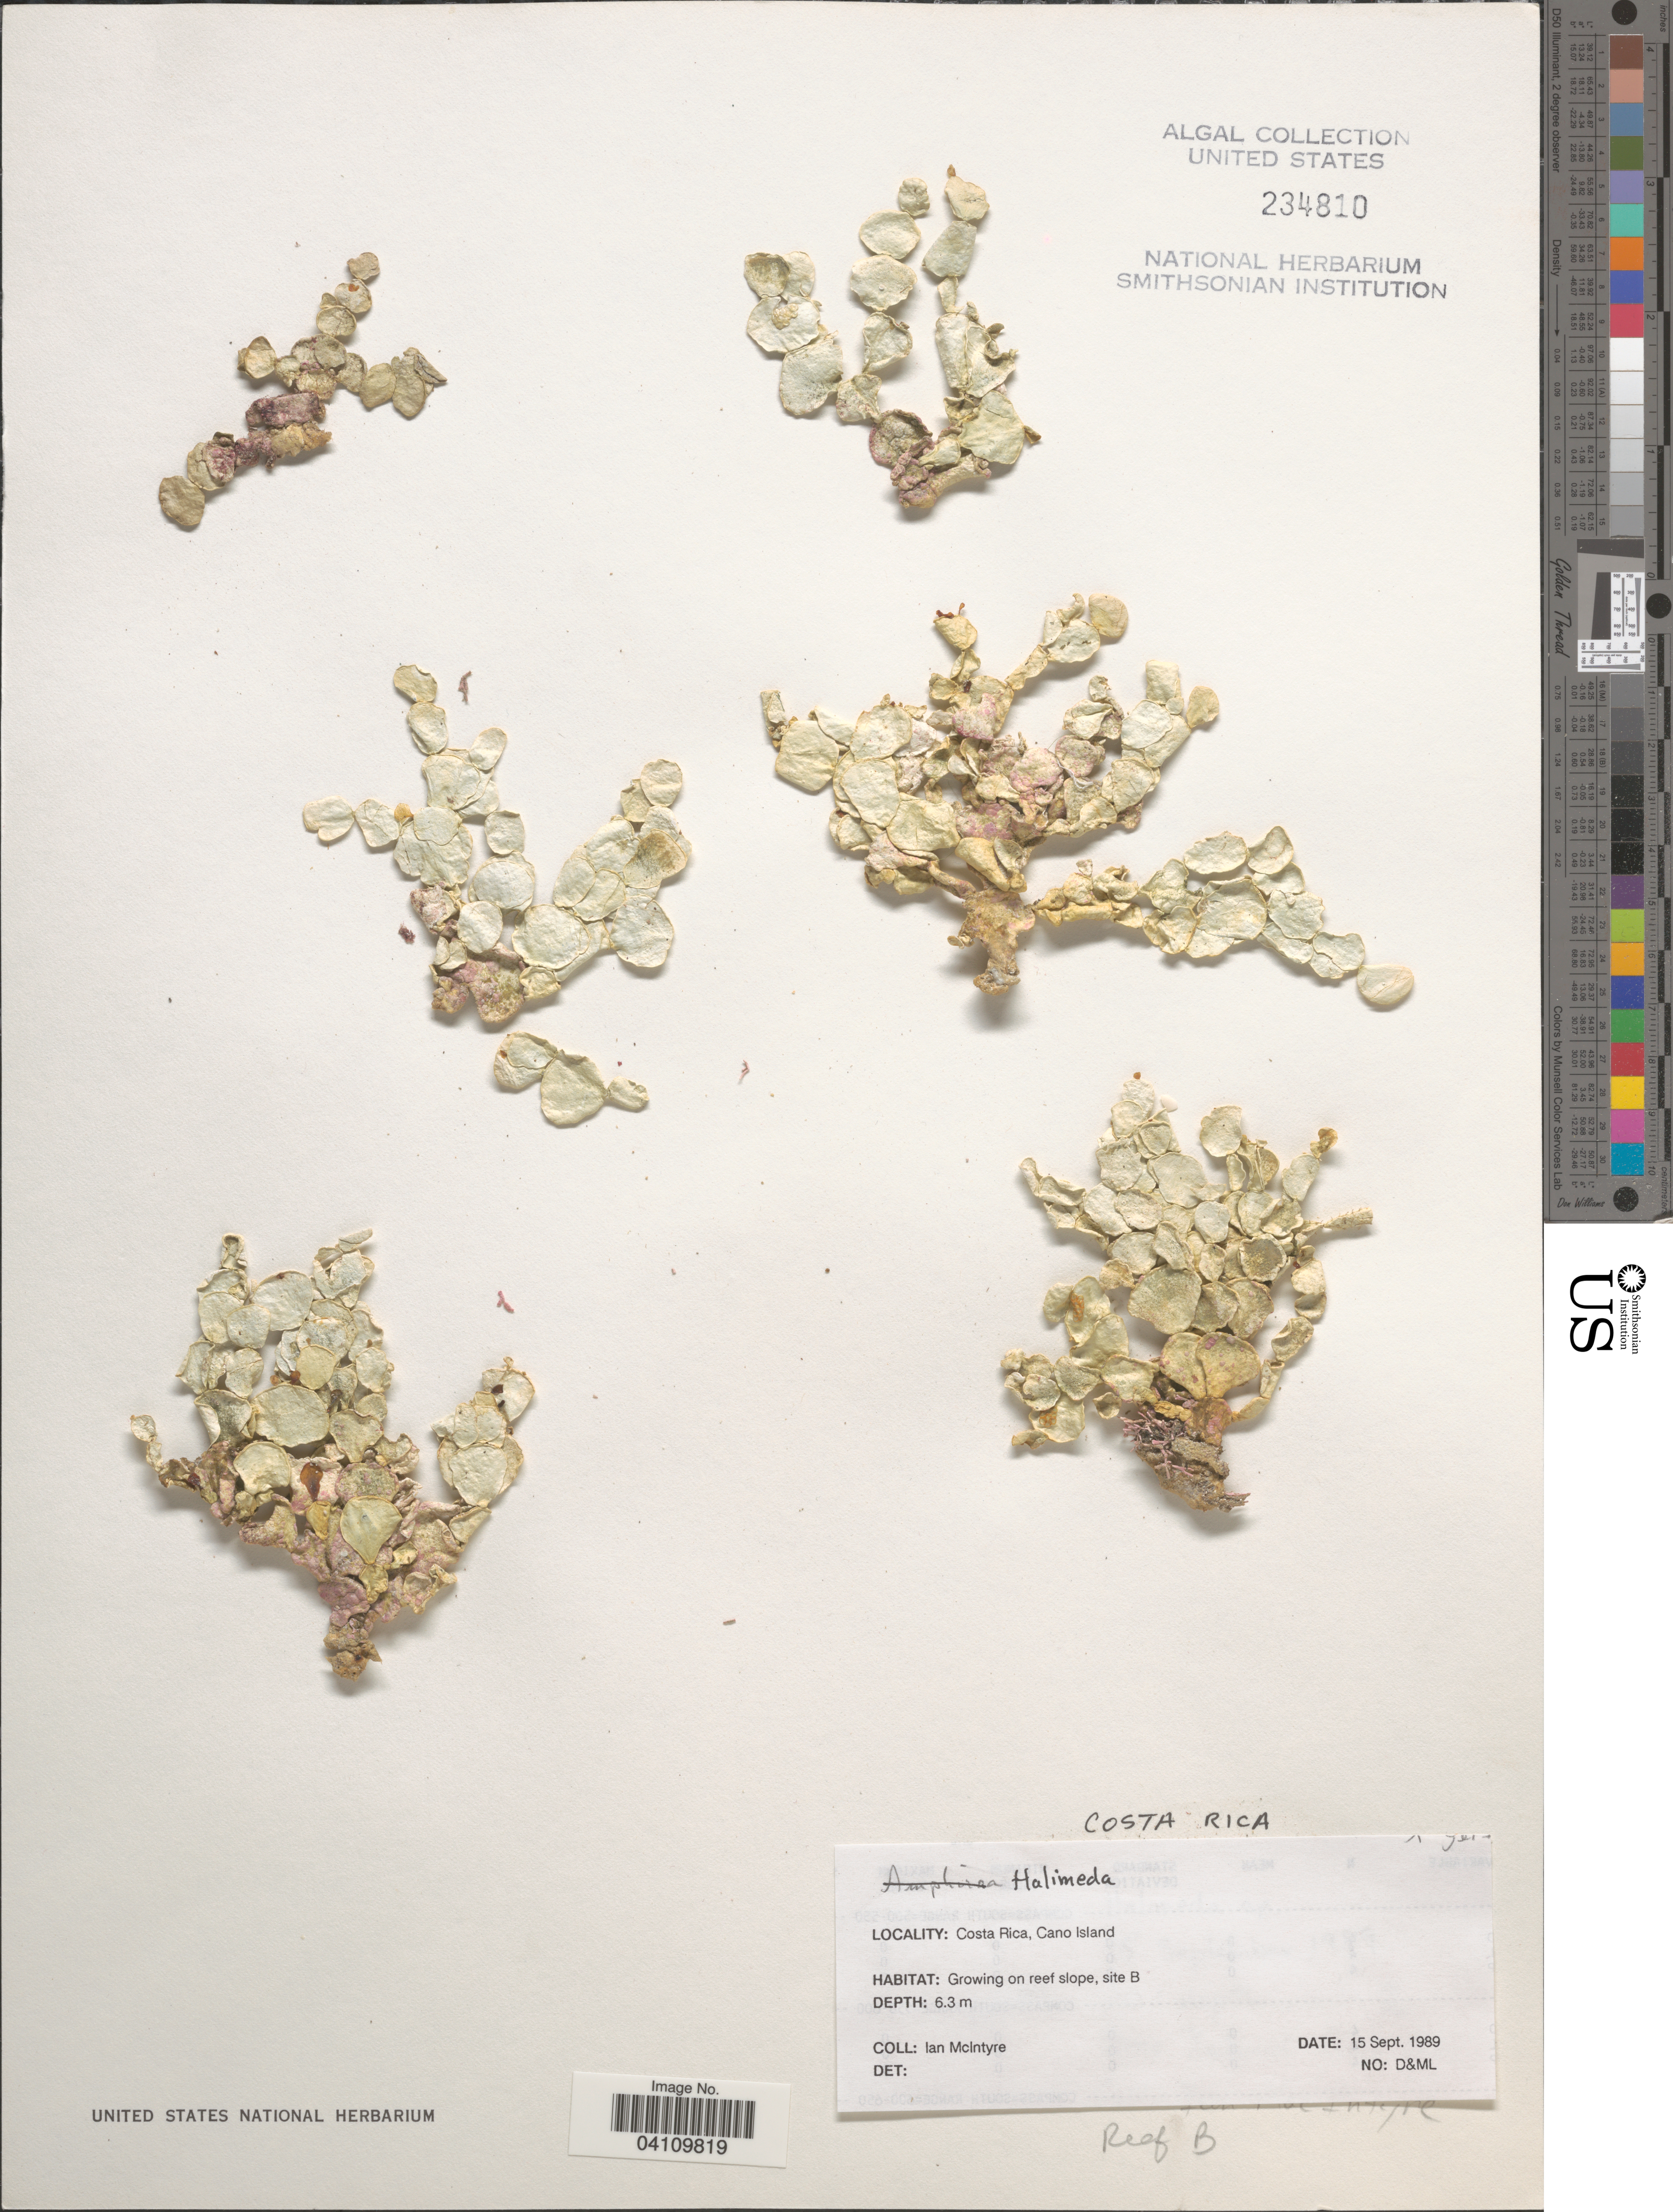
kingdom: Plantae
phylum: Chlorophyta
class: Ulvophyceae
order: Bryopsidales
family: Halimedaceae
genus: Halimeda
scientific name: Halimeda sp.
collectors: I. McIntyre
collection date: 1989-09-15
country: Costa Rica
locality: Cano Island. Growing on reef slope, site B.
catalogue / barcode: US 234810